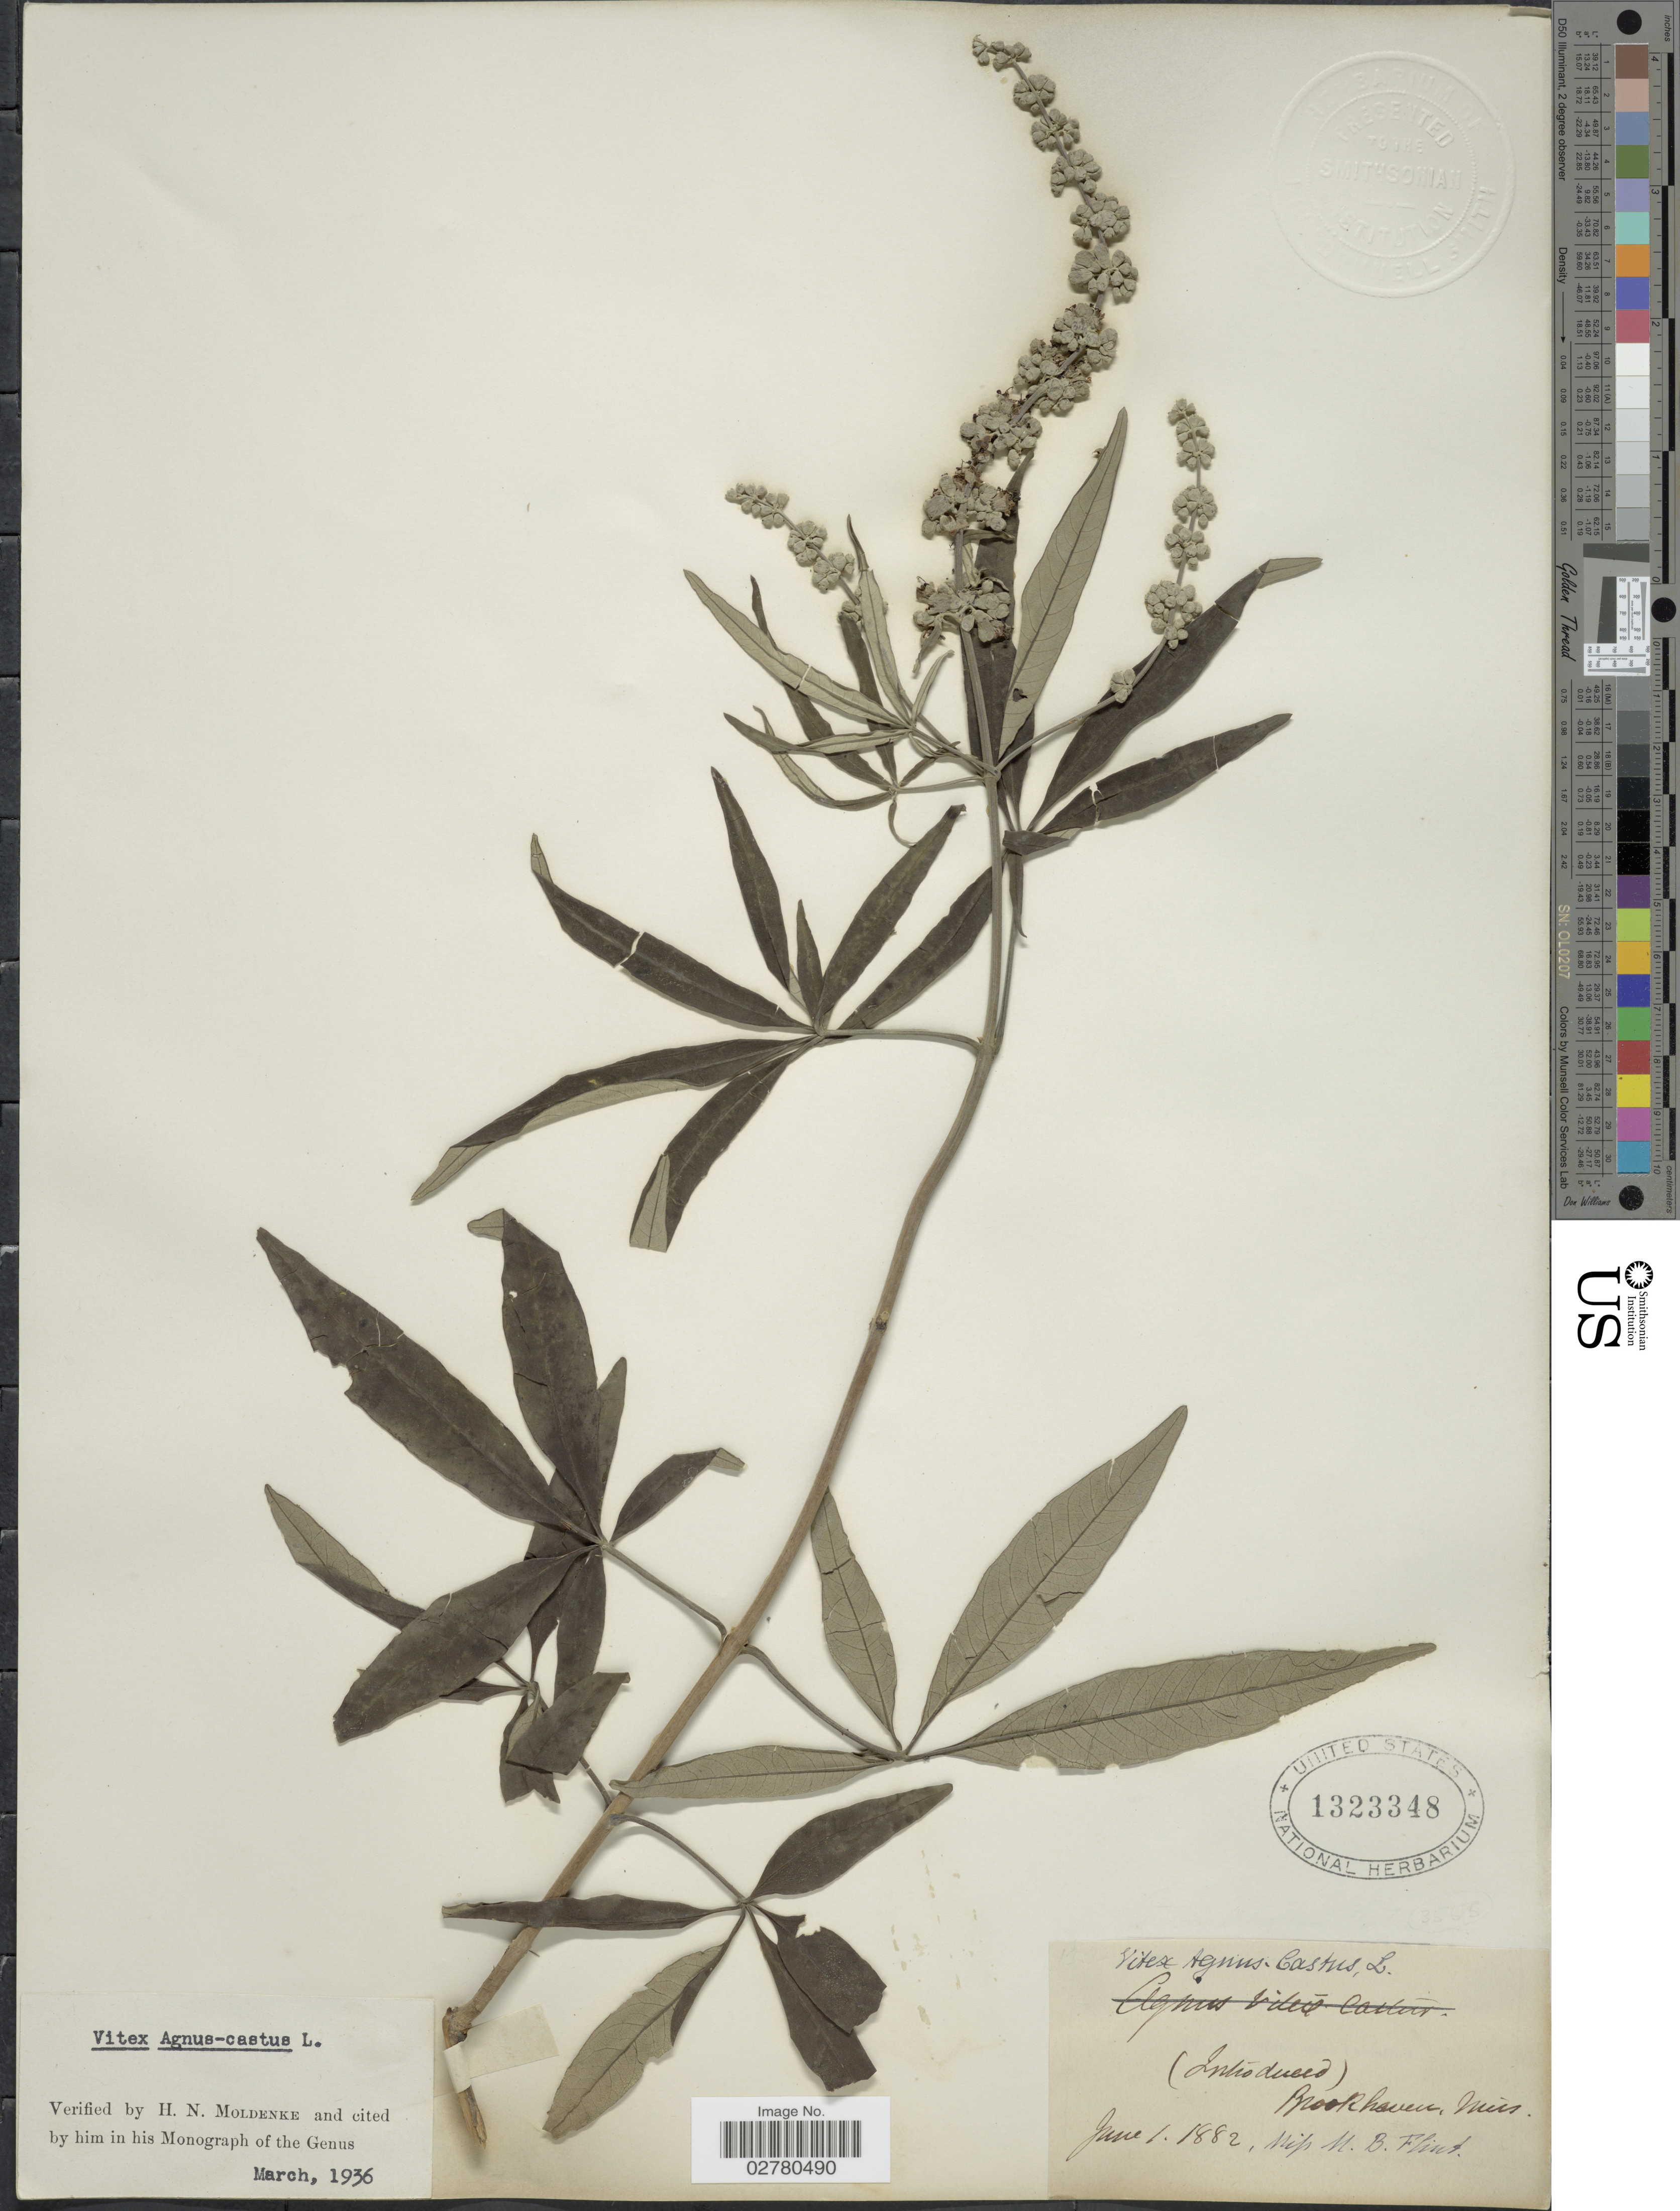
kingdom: Plantae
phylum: Tracheophyta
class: Magnoliopsida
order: Lamiales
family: Lamiaceae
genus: Vitex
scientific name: Vitex agnus-castus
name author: L.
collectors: M. Flint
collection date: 1882-06-01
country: United States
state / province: Mississippi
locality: Brookhaven.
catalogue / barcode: US 1323348